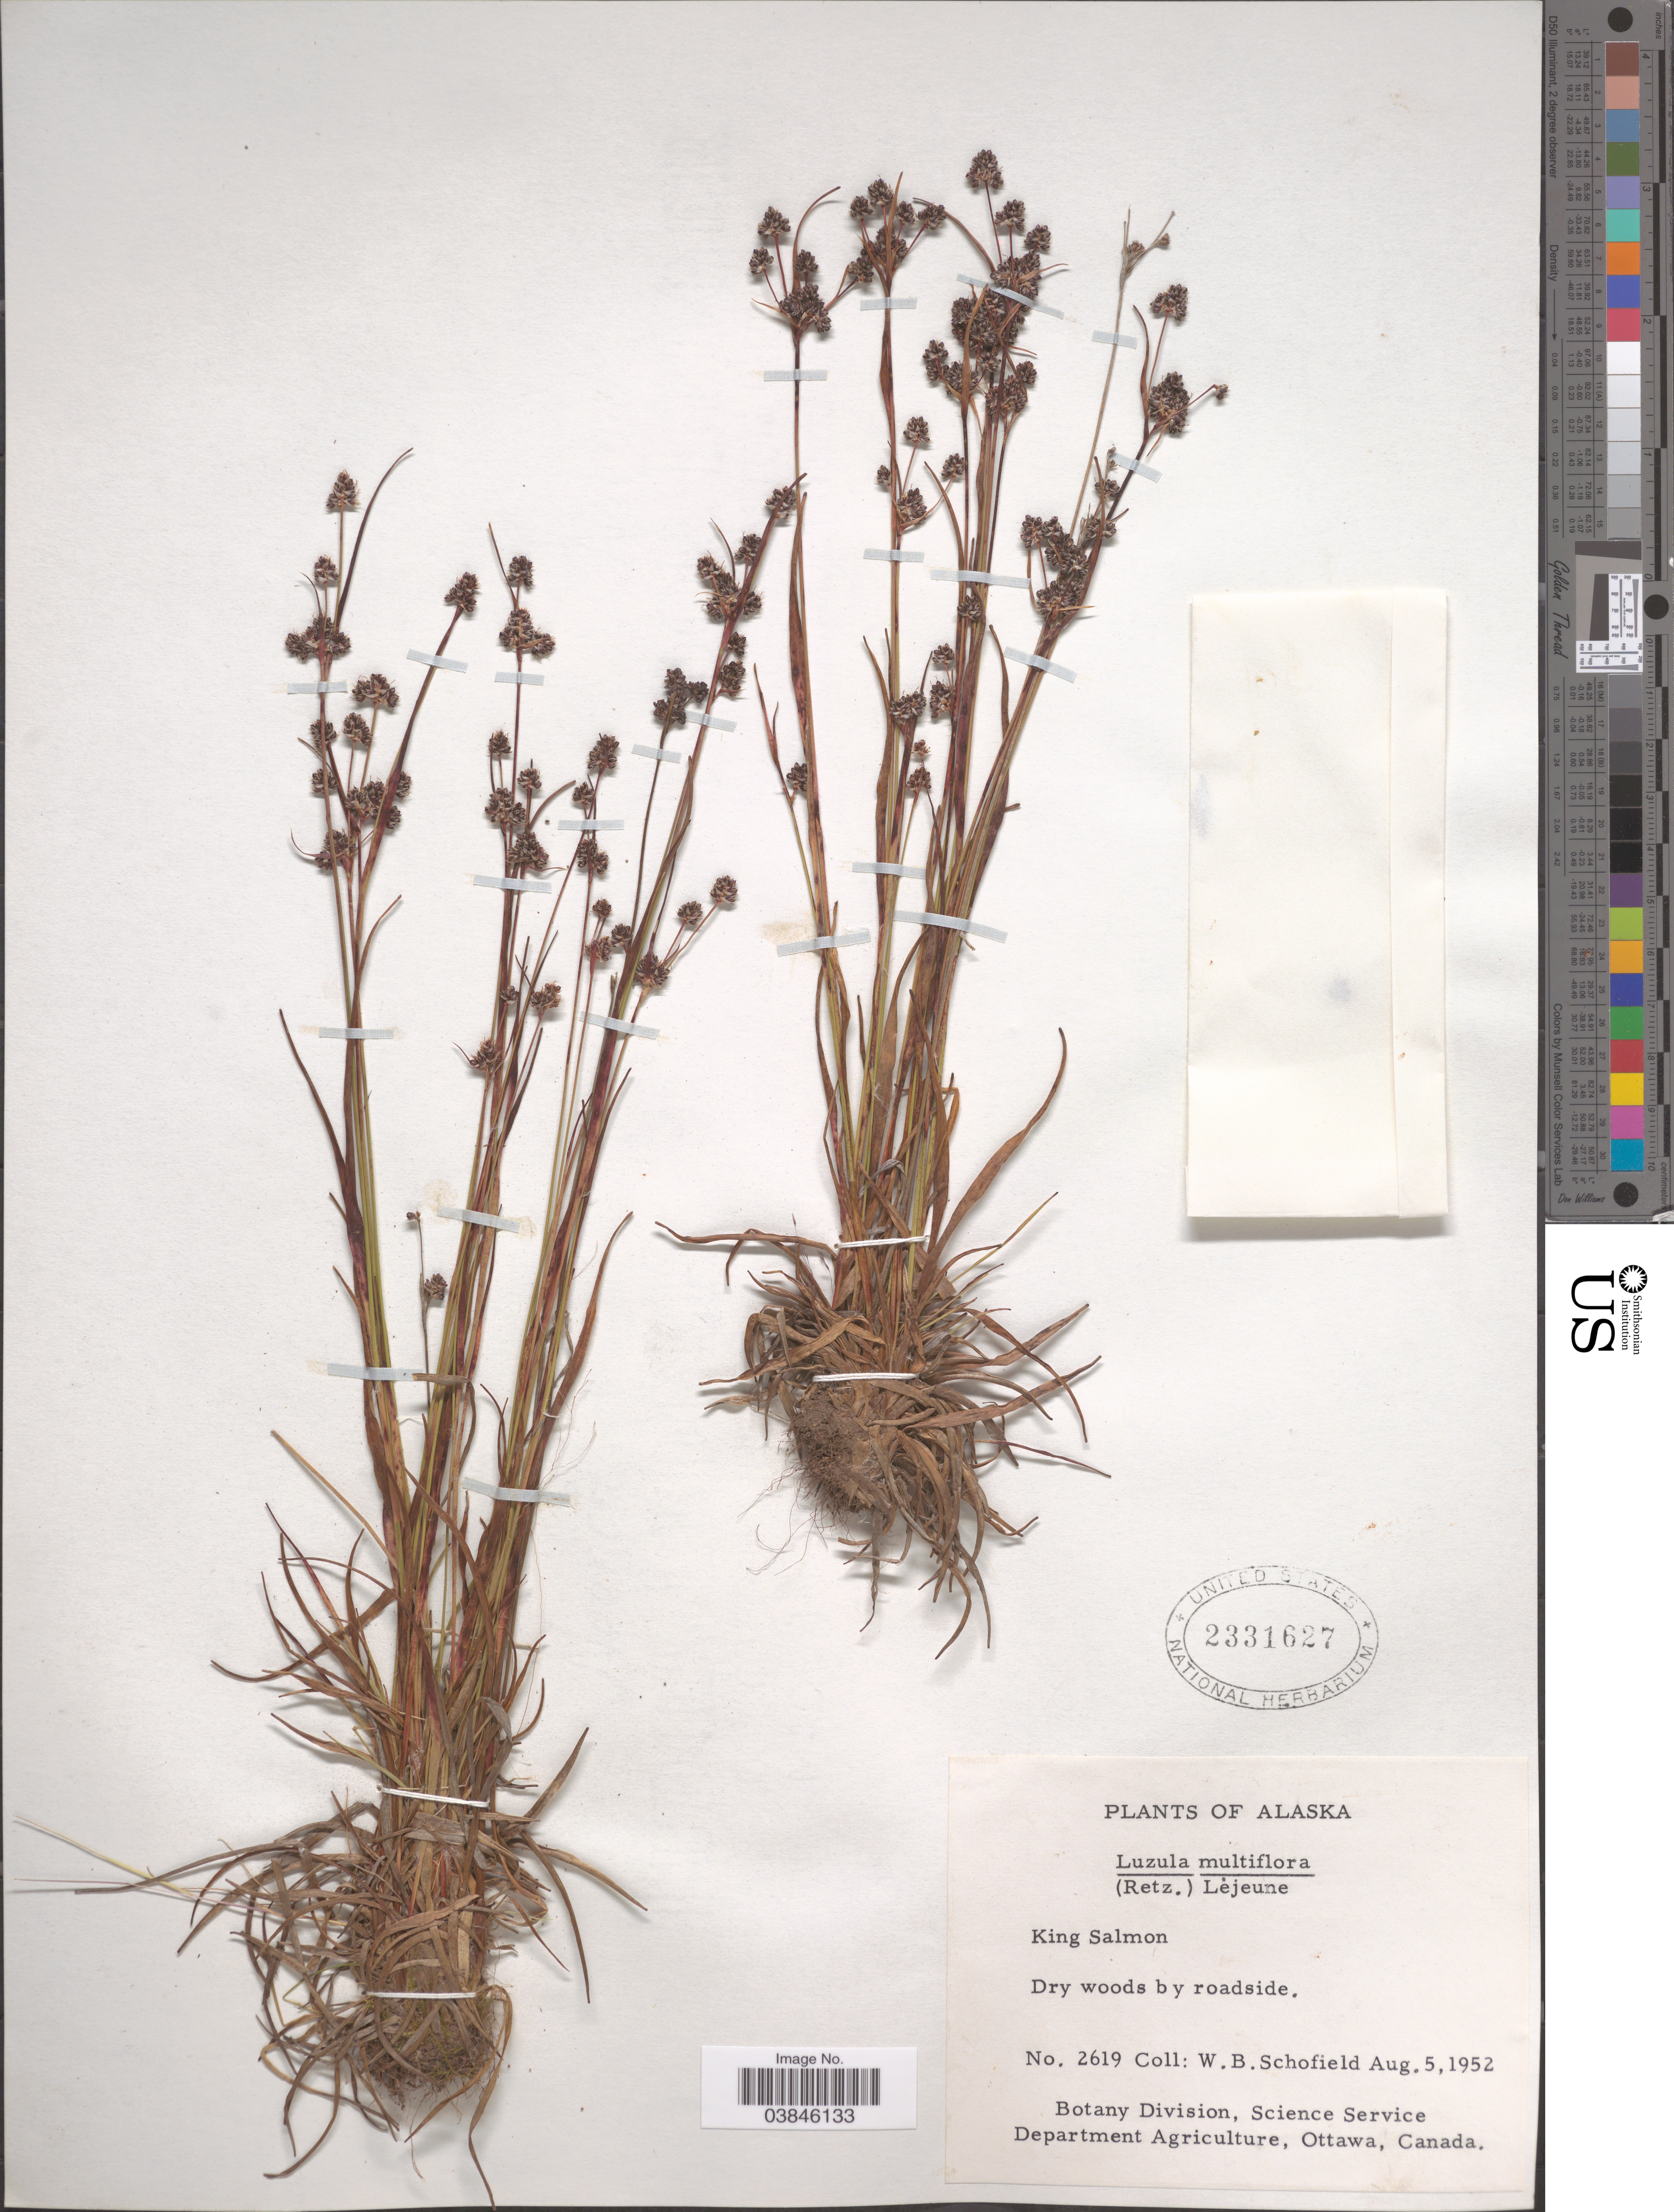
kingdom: Plantae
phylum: Tracheophyta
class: Liliopsida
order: Poales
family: Juncaceae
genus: Luzula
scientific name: Luzula multiflora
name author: (Ehrh.) Lej.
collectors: W. Schofield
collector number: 2619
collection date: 1952-08-05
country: United States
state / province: Alaska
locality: King Salmon.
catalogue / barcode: US 2331627